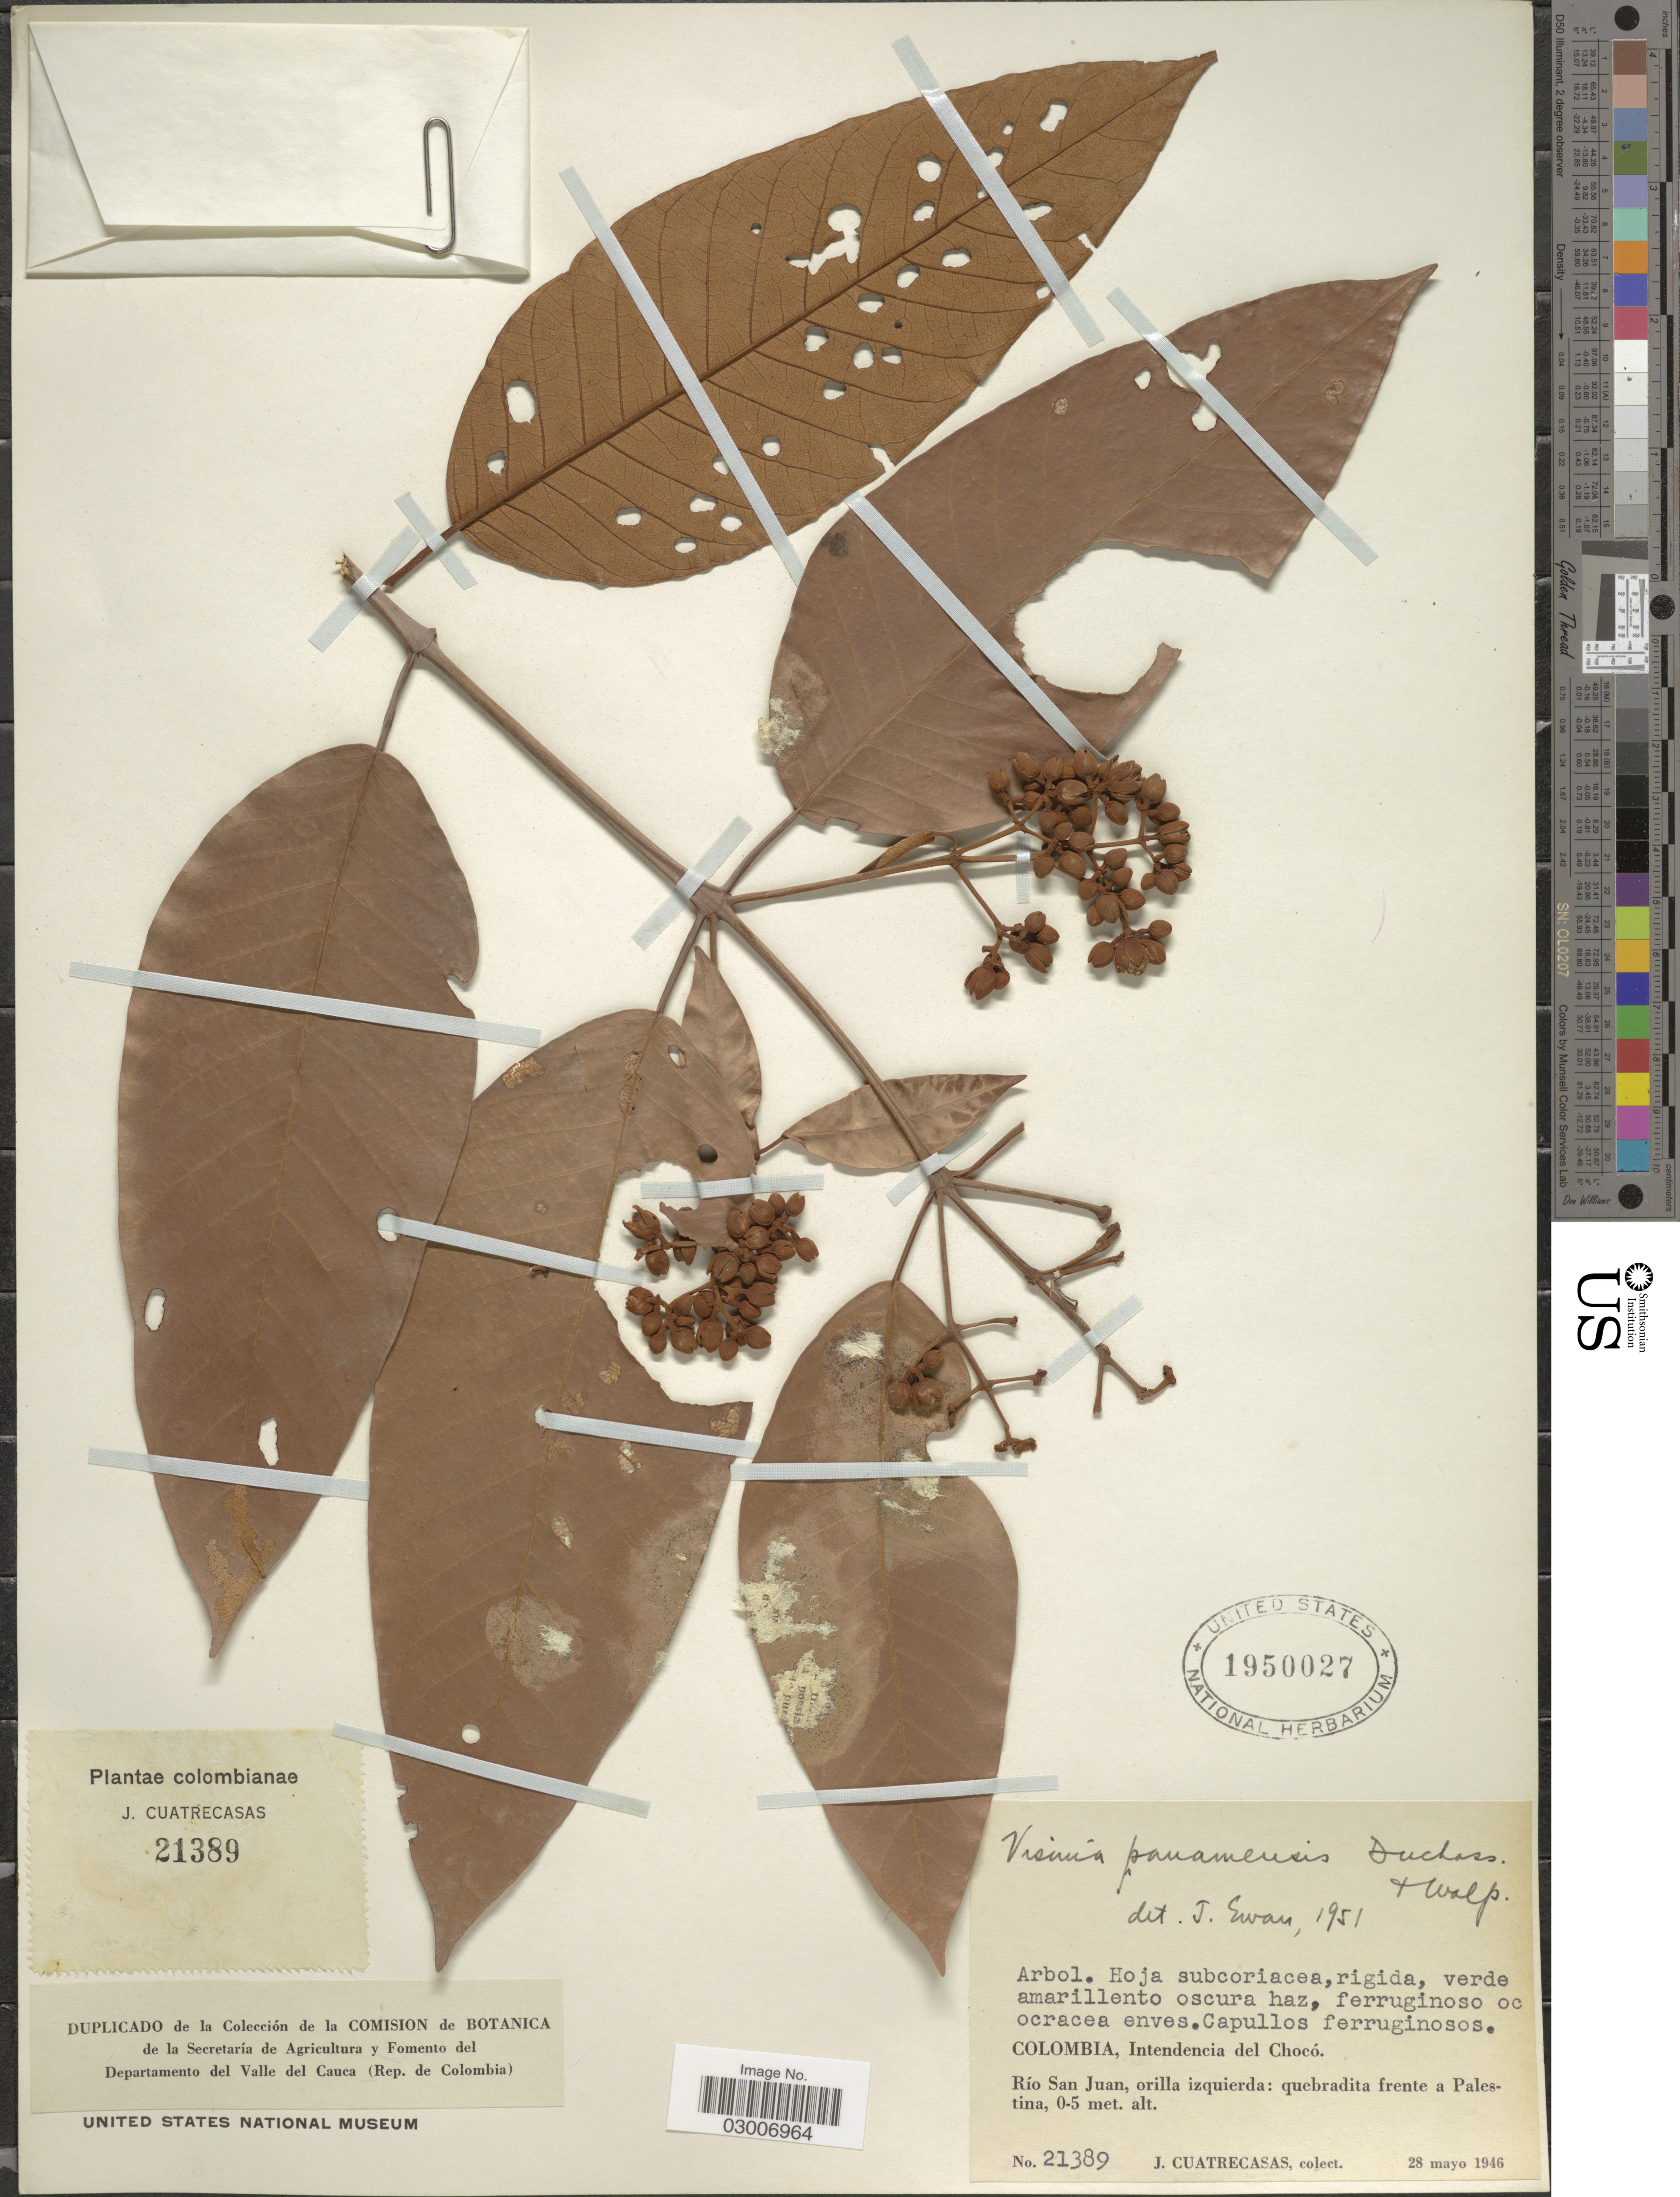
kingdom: Plantae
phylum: Tracheophyta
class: Magnoliopsida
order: Malpighiales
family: Hypericaceae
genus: Vismia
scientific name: Vismia panamensis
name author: Duchass. & Walp.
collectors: J. Cuatrecasas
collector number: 21389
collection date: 1946-05-28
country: Colombia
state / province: Chocó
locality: Intendencia del Chocó. Río San Juan, orilla izquierda: quebradita frente a Palestina.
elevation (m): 0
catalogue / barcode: US 1950027